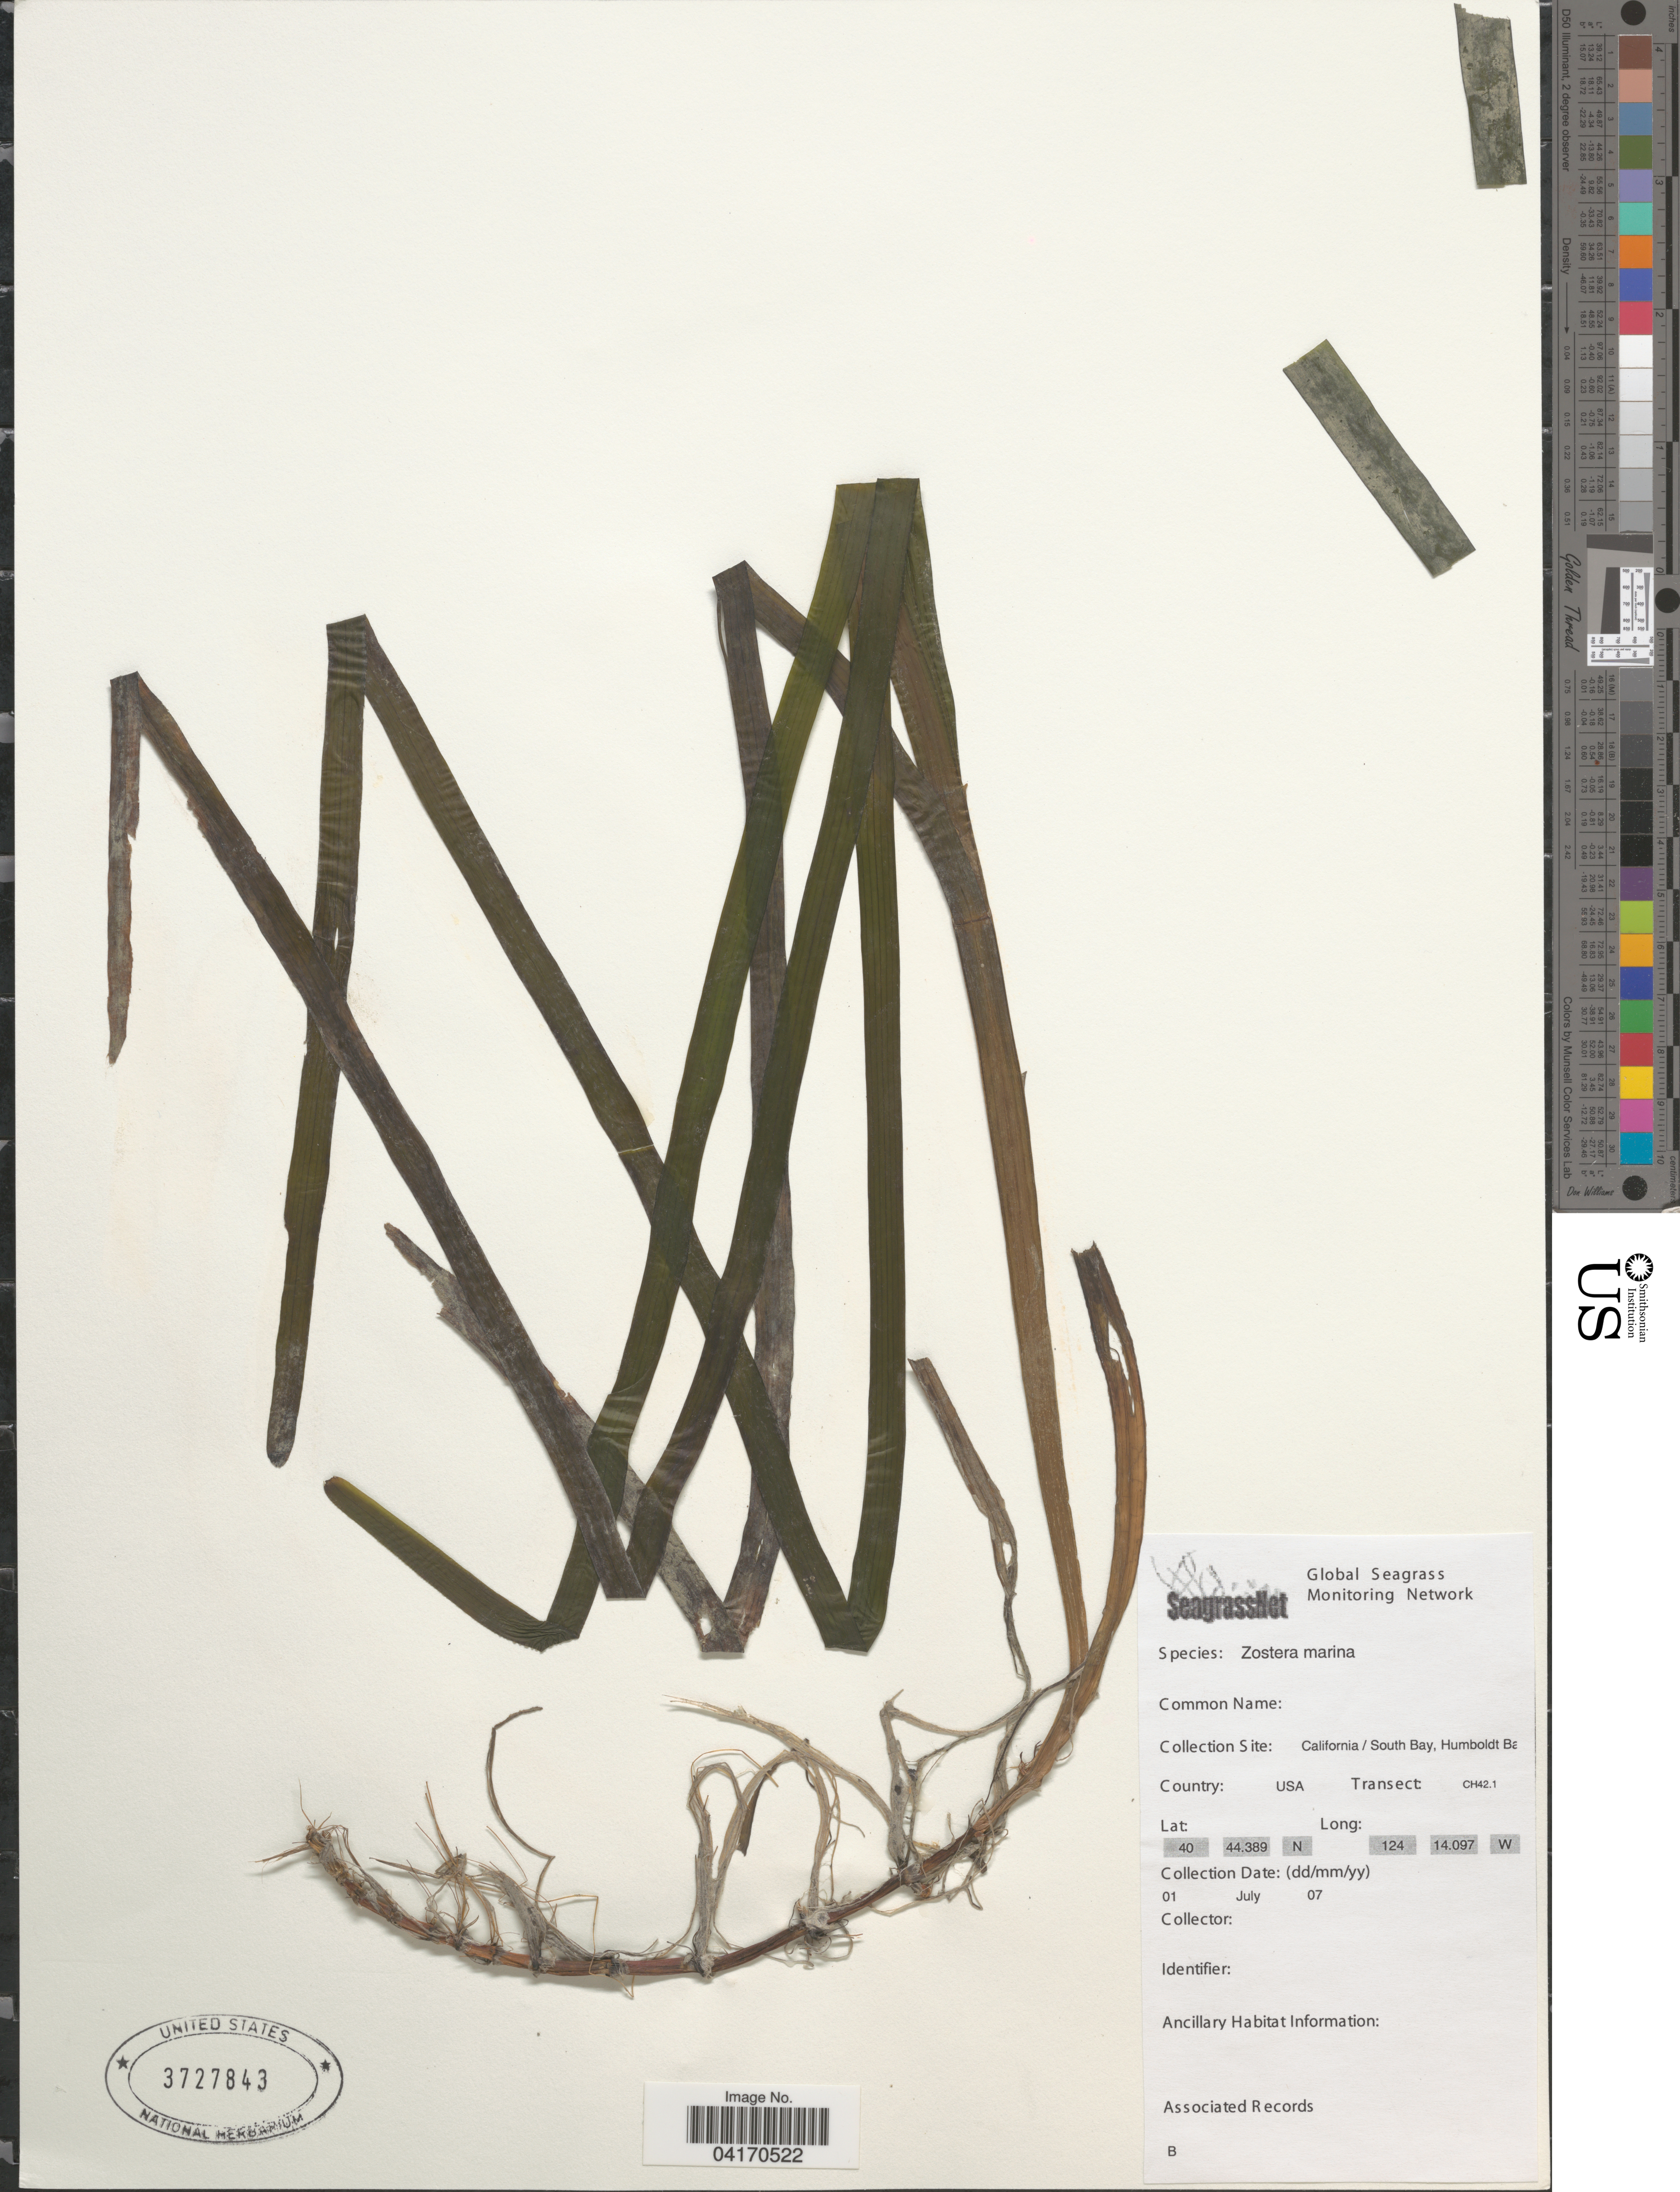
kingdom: Plantae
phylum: Tracheophyta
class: Liliopsida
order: Alismatales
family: Zosteraceae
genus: Zostera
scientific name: Zostera marina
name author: L.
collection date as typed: Transcribed d/m/y: 1/7/7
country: United States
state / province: California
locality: Collection Site: California / South Bay, Humboldt Ba. Transect: CH42.1.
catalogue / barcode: US 3727843